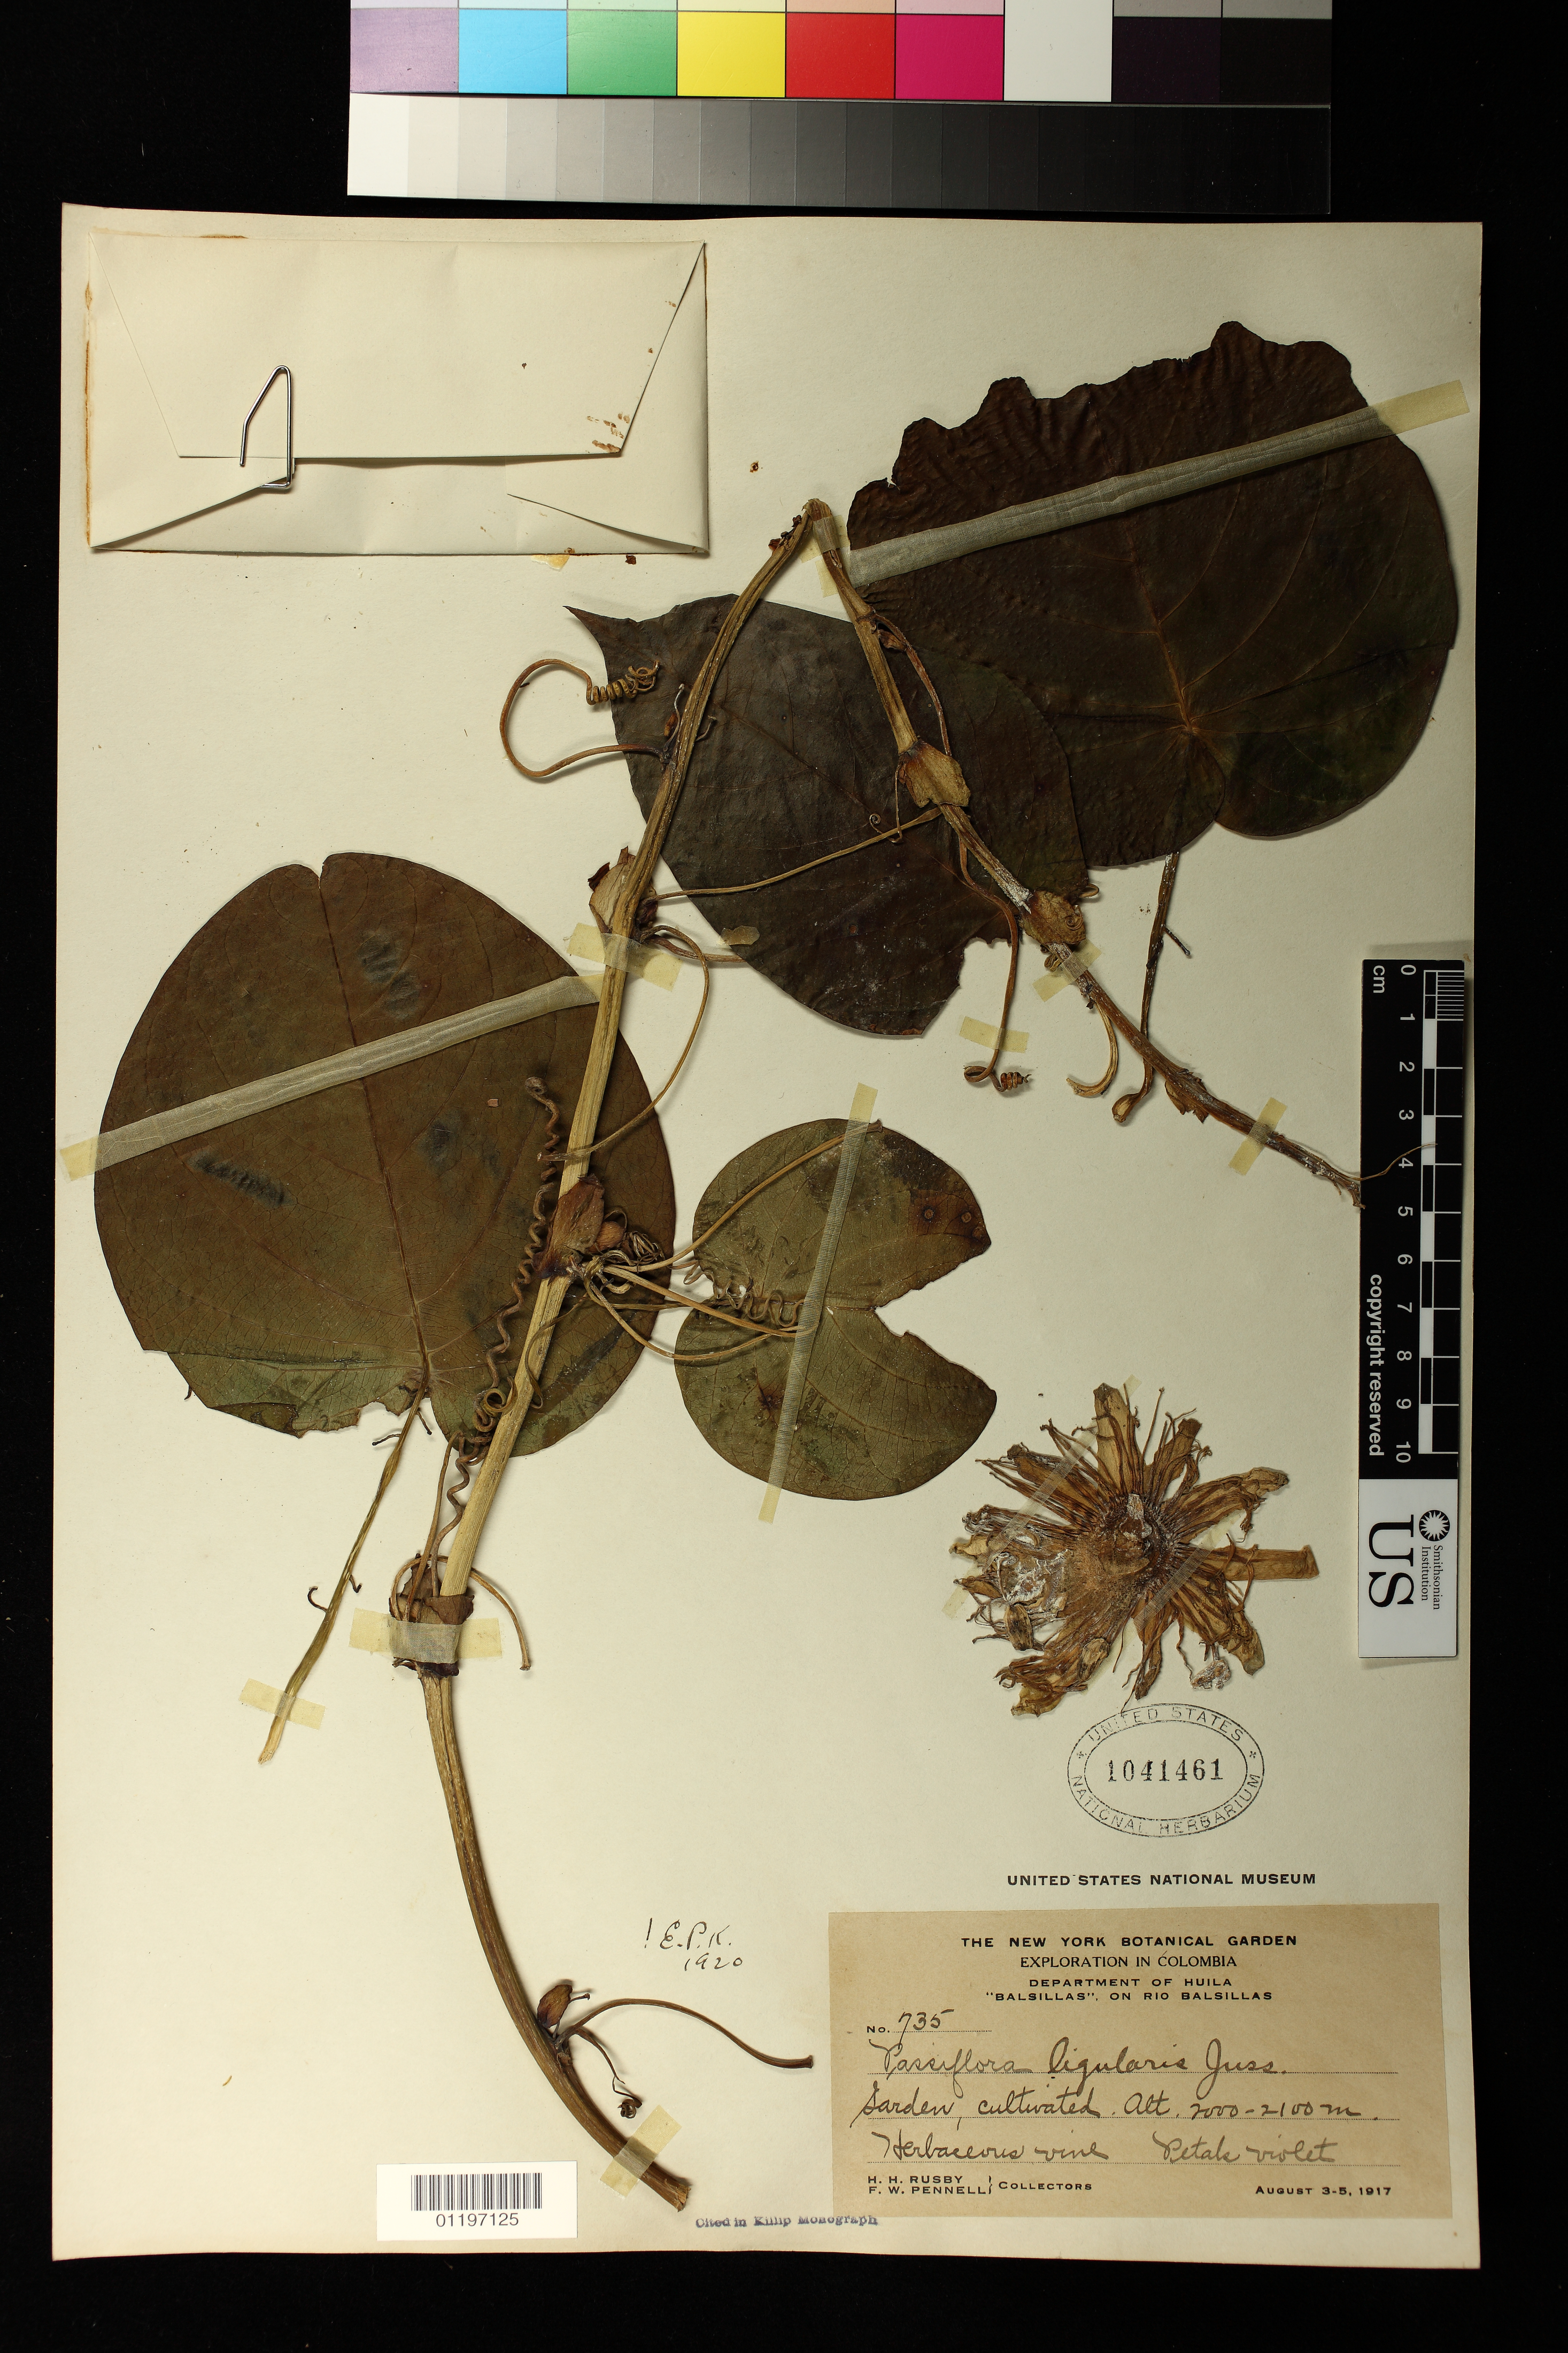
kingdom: Plantae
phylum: Tracheophyta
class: Magnoliopsida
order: Malpighiales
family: Passifloraceae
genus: Passiflora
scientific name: Passiflora ligularis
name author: Juss.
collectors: H. H. Rusby & F. W. Pennell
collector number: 735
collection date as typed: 03 Aug 1917 to 05 Aug 1917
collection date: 1917-08-03/1917-08-05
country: Colombia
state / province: Huila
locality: "Balsillas" on Rio Balsillas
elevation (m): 2000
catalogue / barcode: US 1041461